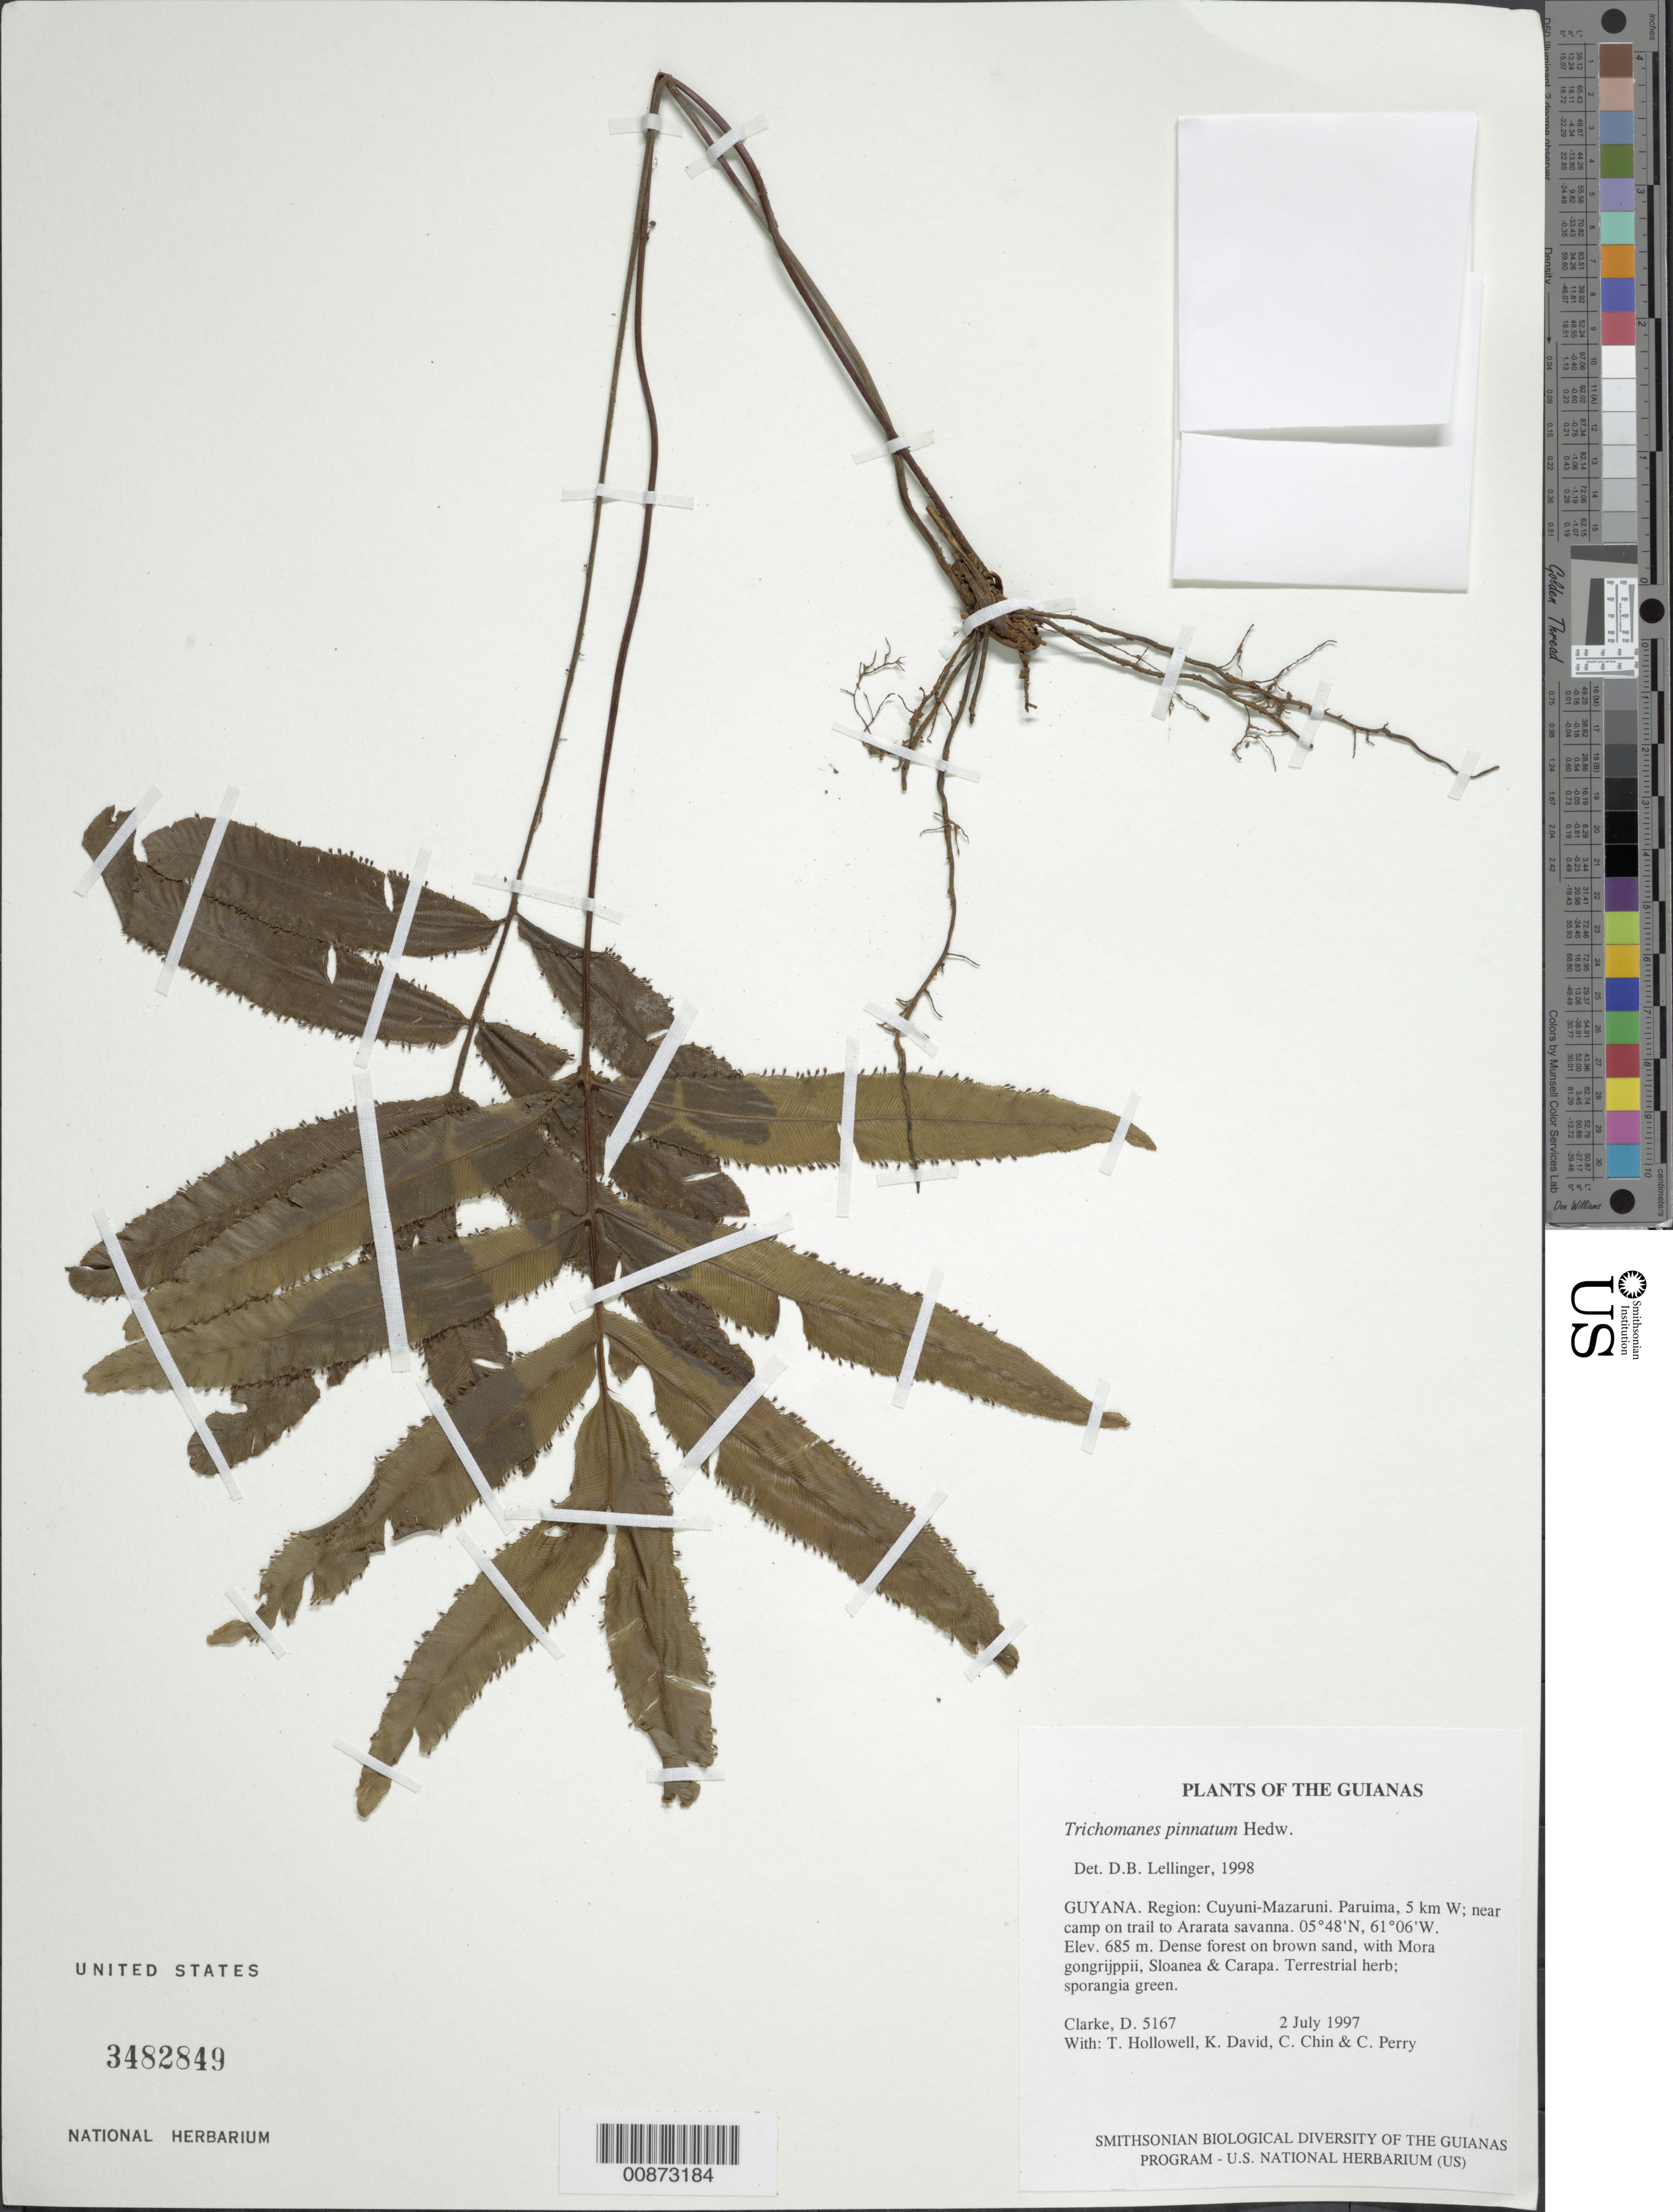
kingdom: Plantae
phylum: Tracheophyta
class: Polypodiopsida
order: Hymenophyllales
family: Hymenophyllaceae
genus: Trichomanes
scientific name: Trichomanes pinnatum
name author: Hedw.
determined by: Lellinger, David B., (BOT), Smithsonian Institution - National Museum of Natural History (UNITED STATES)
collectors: H. D. Clarke, T. Hollowell, K. David, C. Chin & C. Perry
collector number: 5167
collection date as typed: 2 July 1997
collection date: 1997-07-02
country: Guyana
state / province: Cuyuni-Mazaruni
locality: Paruima, 5 km W; near camp on trail to Ararata savanna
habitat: Dense forest on brown sand, with Mora gongrijppii, Sloanea & Carapa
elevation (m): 685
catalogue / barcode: US 3482849